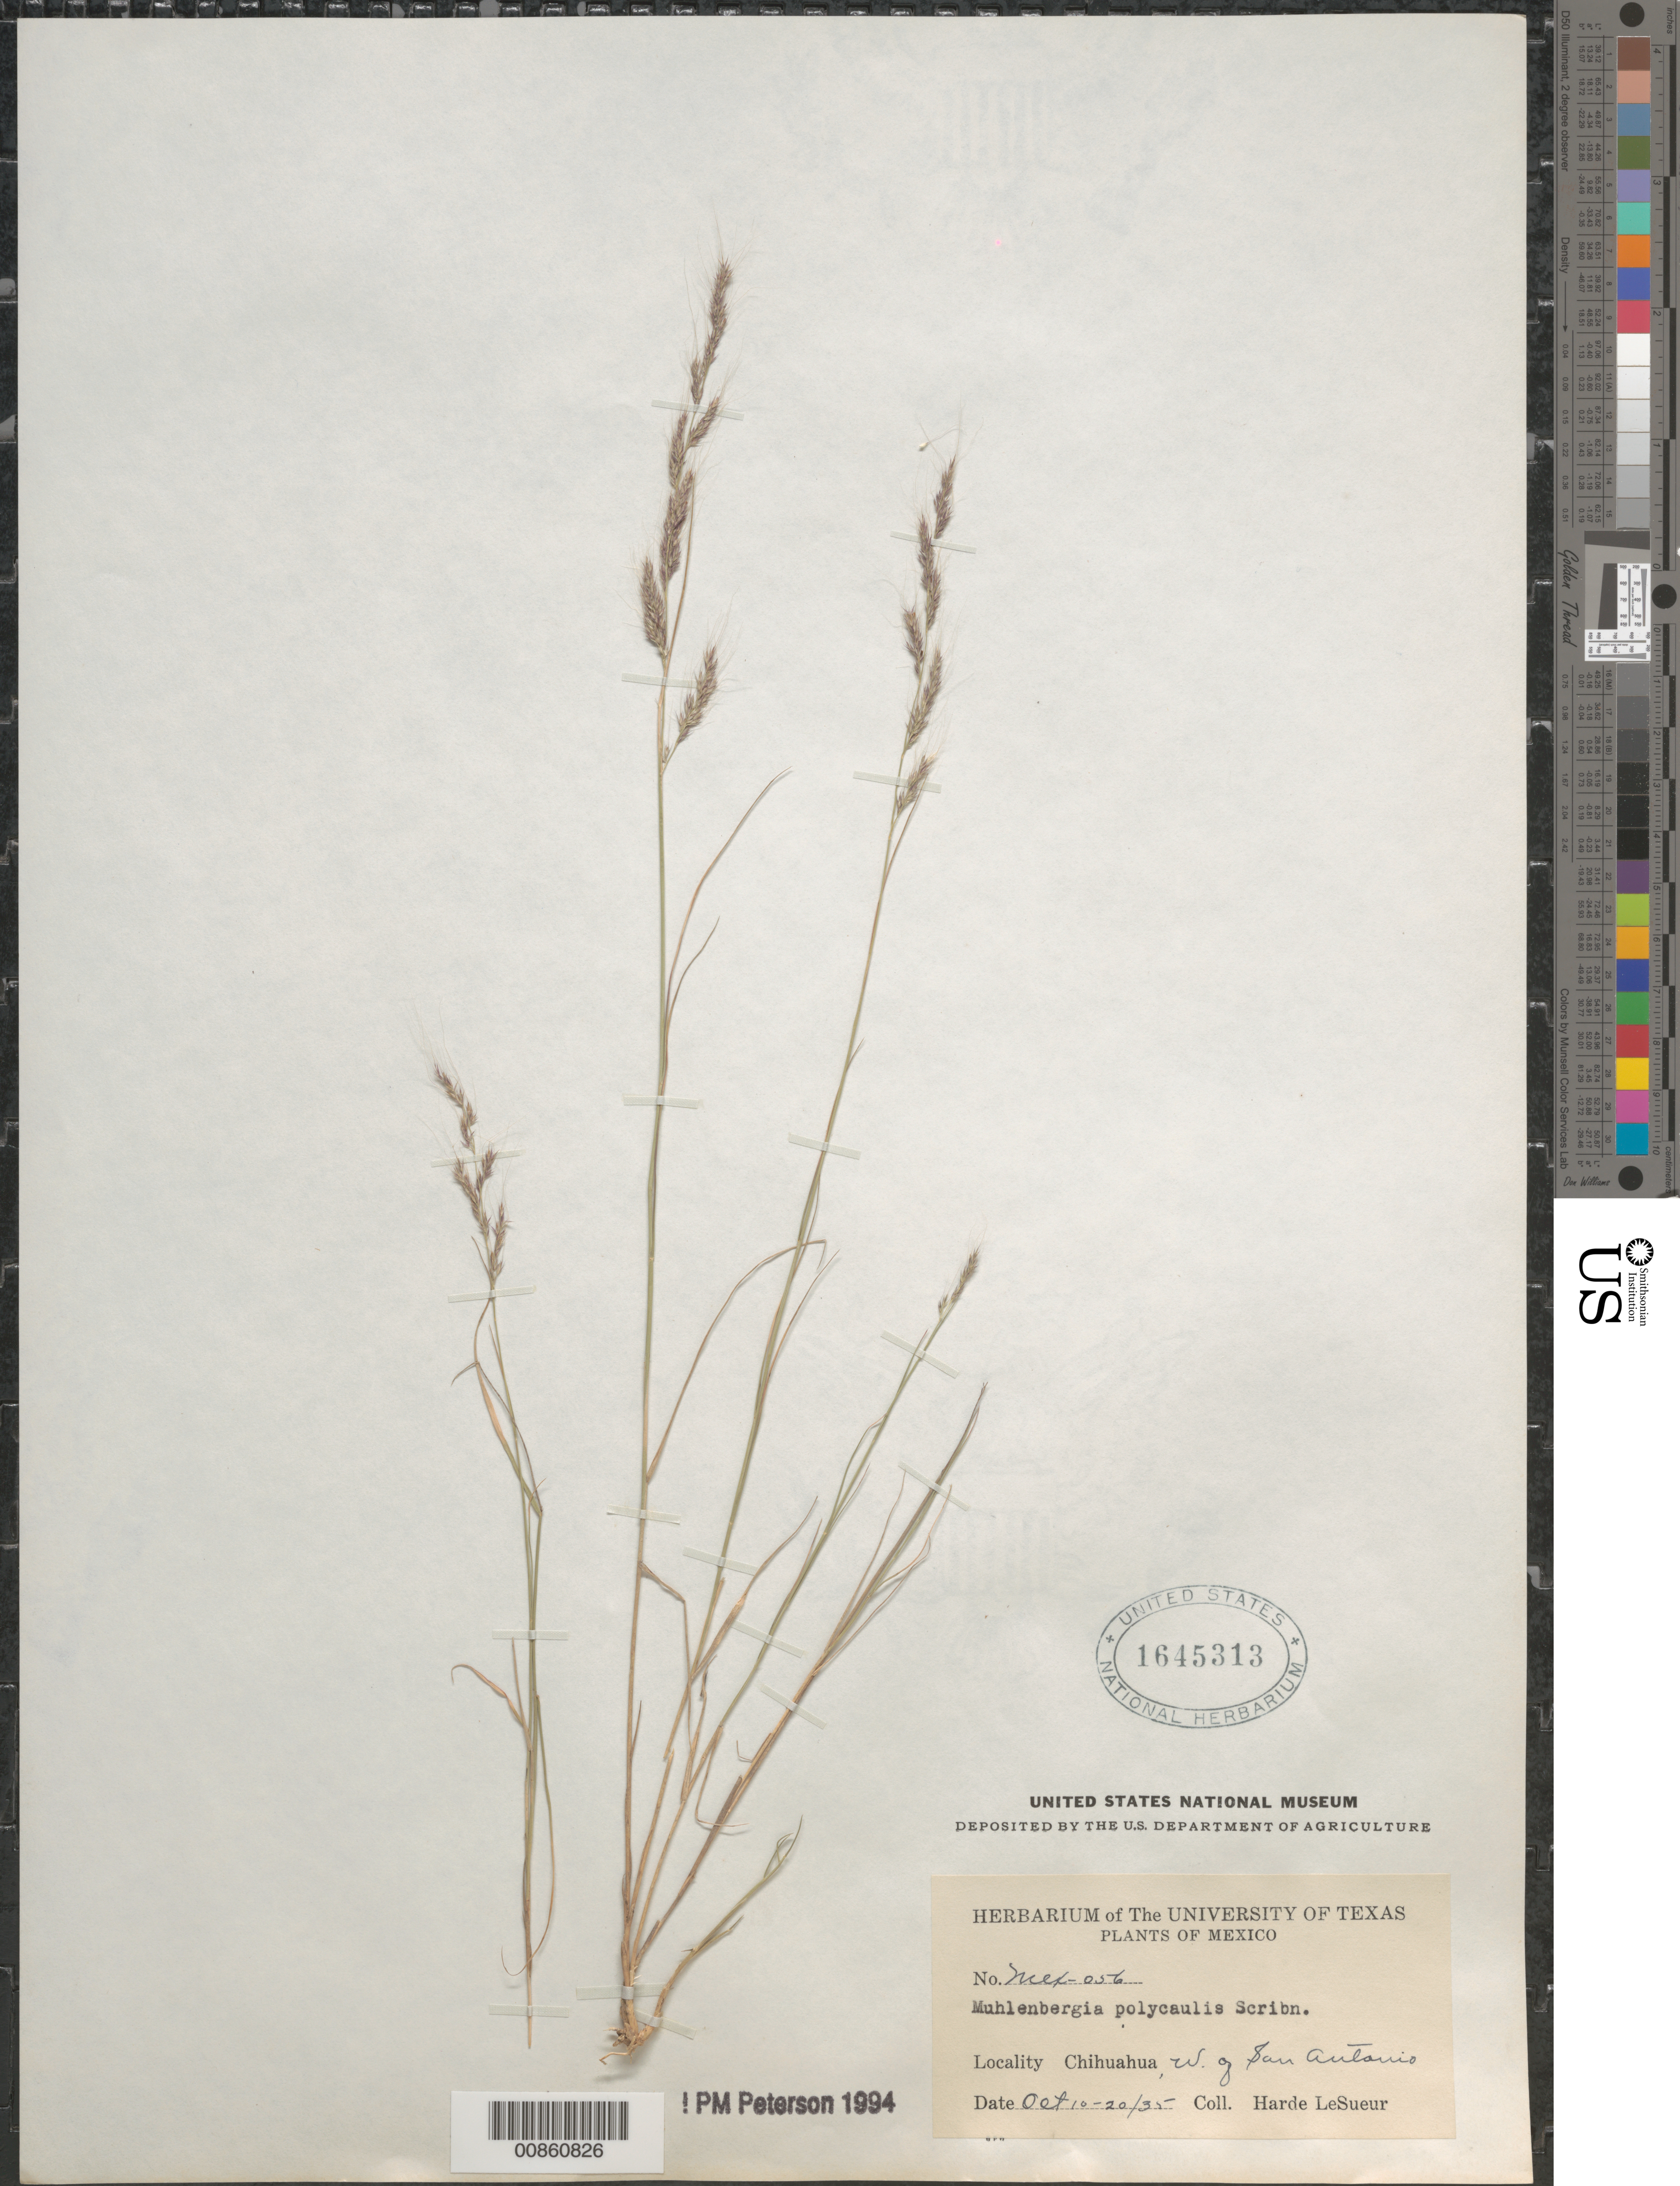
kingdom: Plantae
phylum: Tracheophyta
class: Liliopsida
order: Poales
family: Poaceae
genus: Muhlenbergia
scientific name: Muhlenbergia polycaulis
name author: Scribn.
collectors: D. H. LeSueur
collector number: Mex-056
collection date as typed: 20 Oct 1935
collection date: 1935-10-20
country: Mexico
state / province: Chihuahua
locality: W of San Antonio, Chih.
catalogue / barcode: US 1645313